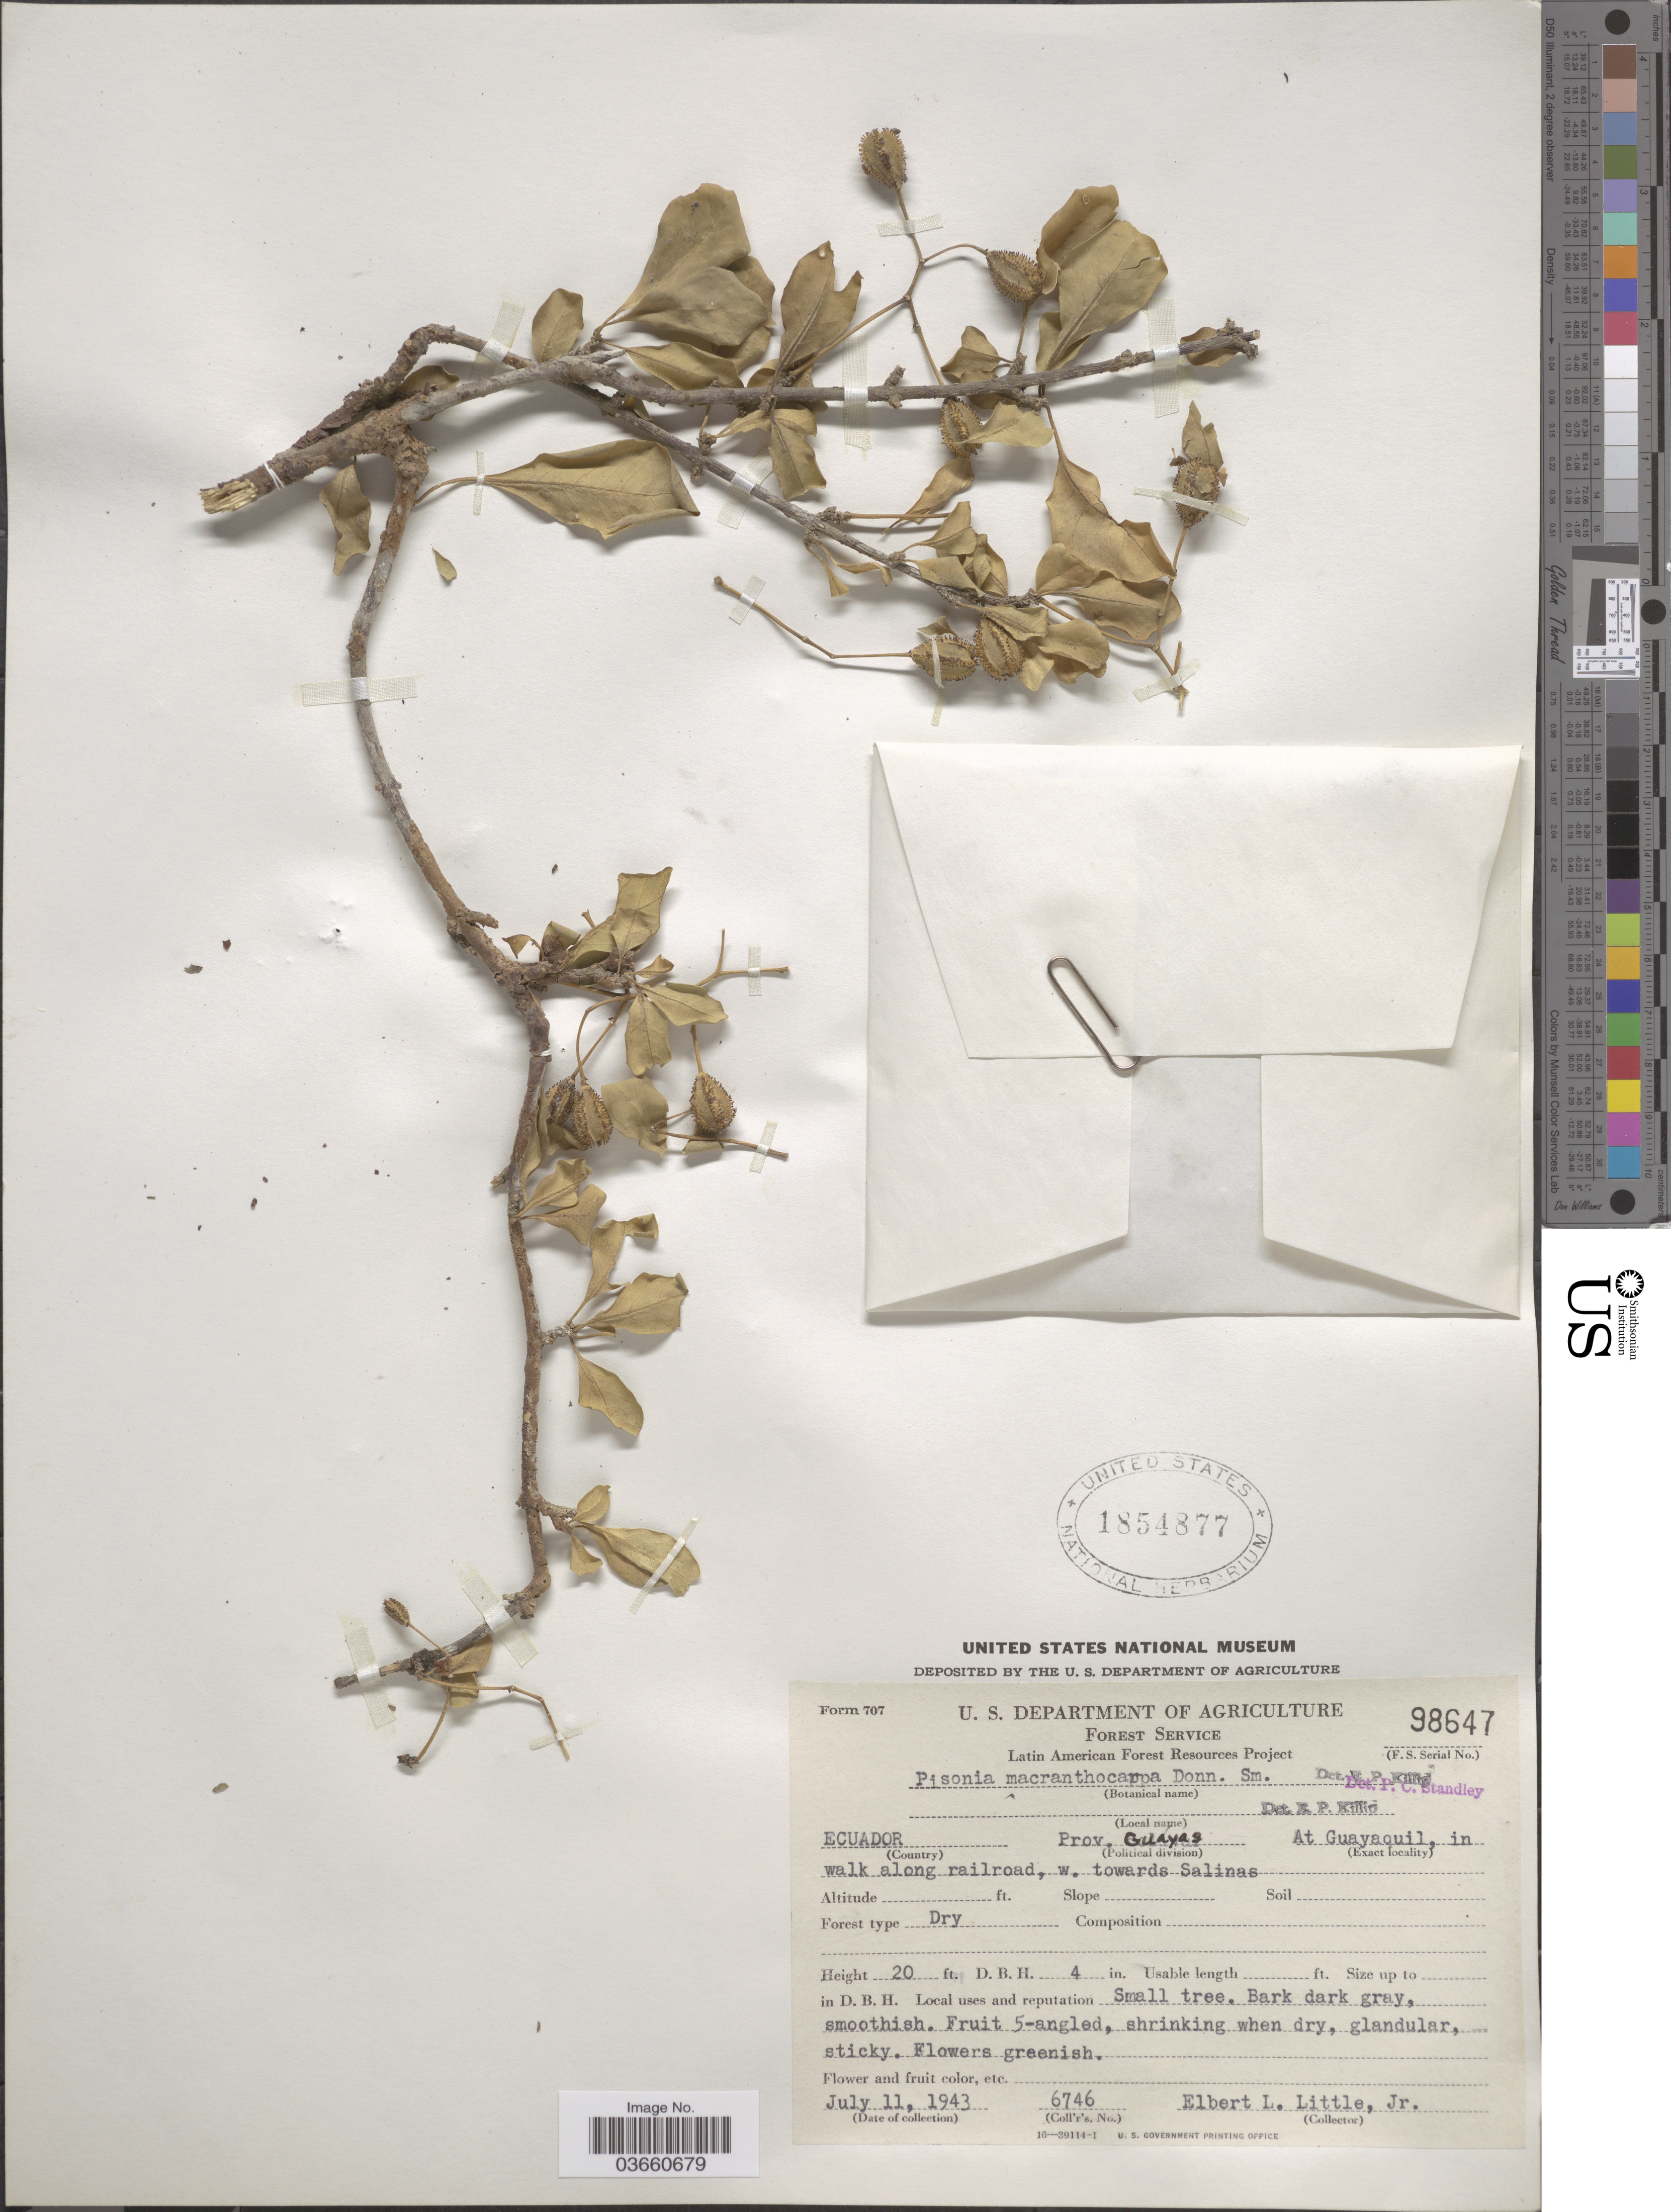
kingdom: Plantae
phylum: Tracheophyta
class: Magnoliopsida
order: Caryophyllales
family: Nyctaginaceae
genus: Pisonia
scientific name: Pisonia macranthocarpa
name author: (Donn. Sm.) Donn. Sm.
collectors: E. L. Little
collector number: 6746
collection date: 1943-07-11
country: Ecuador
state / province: Guayas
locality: At Guayaquil, in walk along railroad, w. towards Salinas.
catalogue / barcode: US 1854877